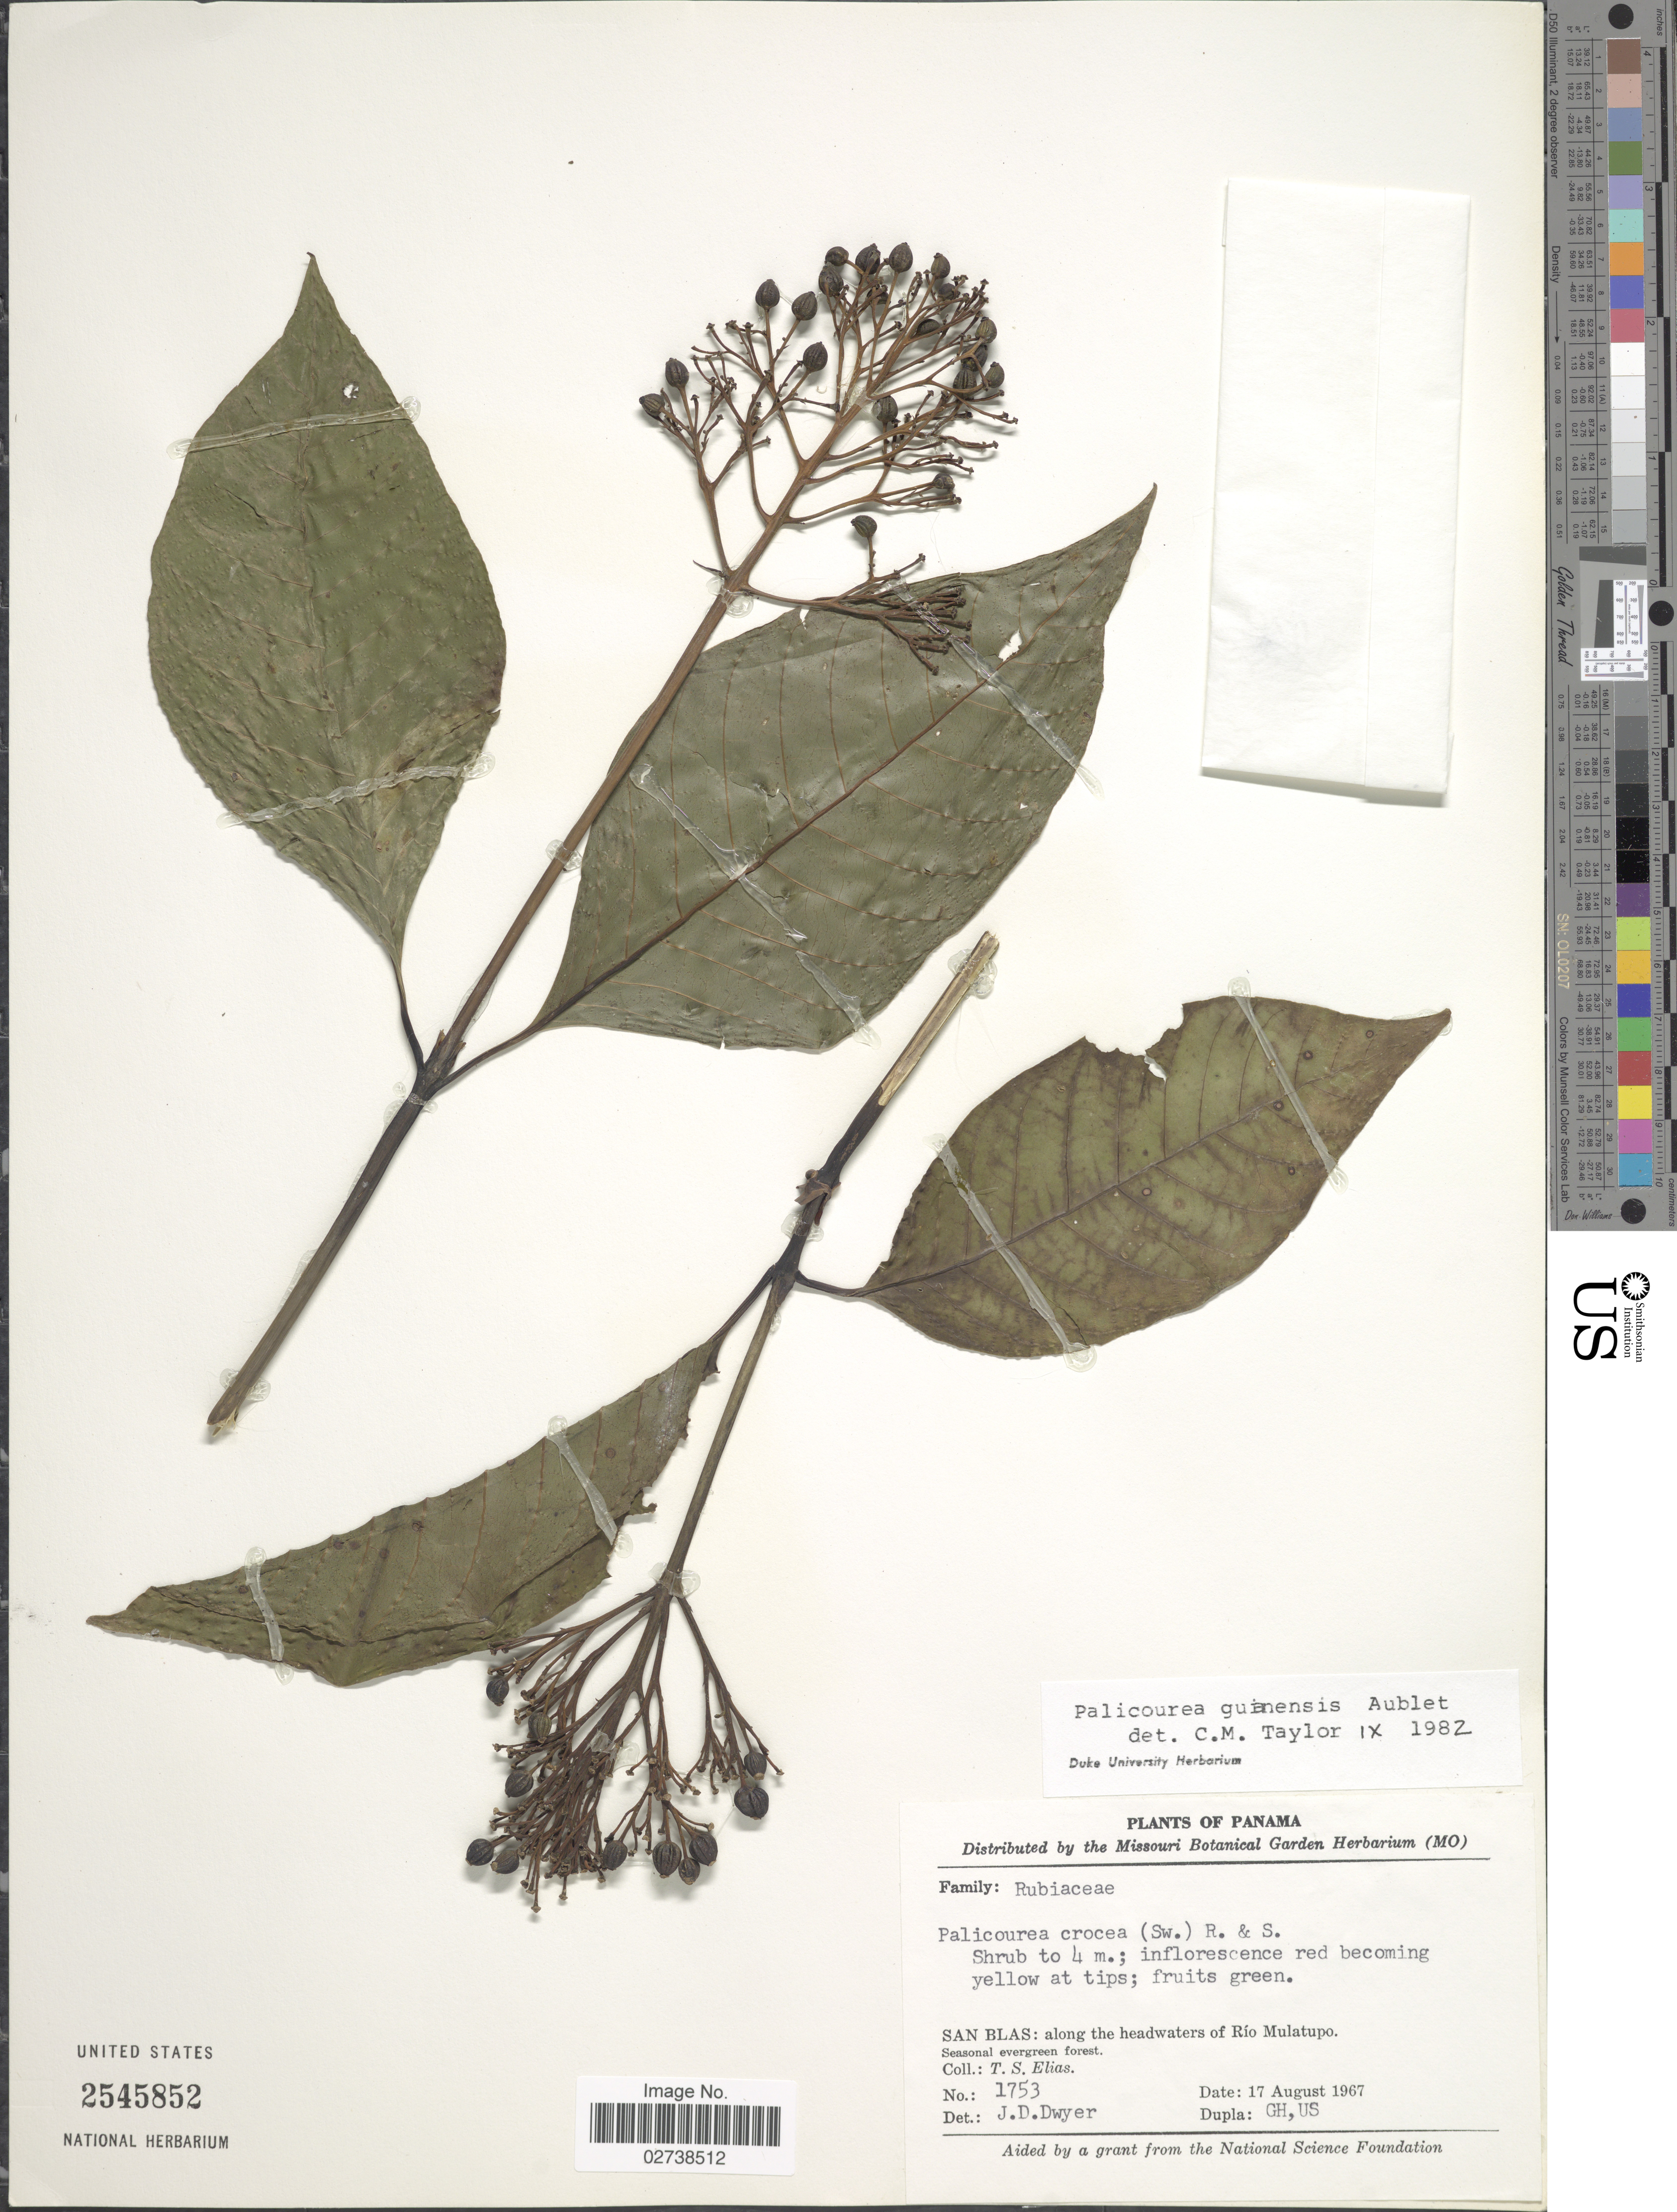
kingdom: Plantae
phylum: Tracheophyta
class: Magnoliopsida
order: Gentianales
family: Rubiaceae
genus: Palicourea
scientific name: Palicourea guianensis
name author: Aubl.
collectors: T. S. Elias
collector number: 1753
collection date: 1967-08-17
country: Panama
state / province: Kuna Yala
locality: San Blas: along the headwaters of Río Mulatupo. Seasonal evergreen forest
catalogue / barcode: US 2545852